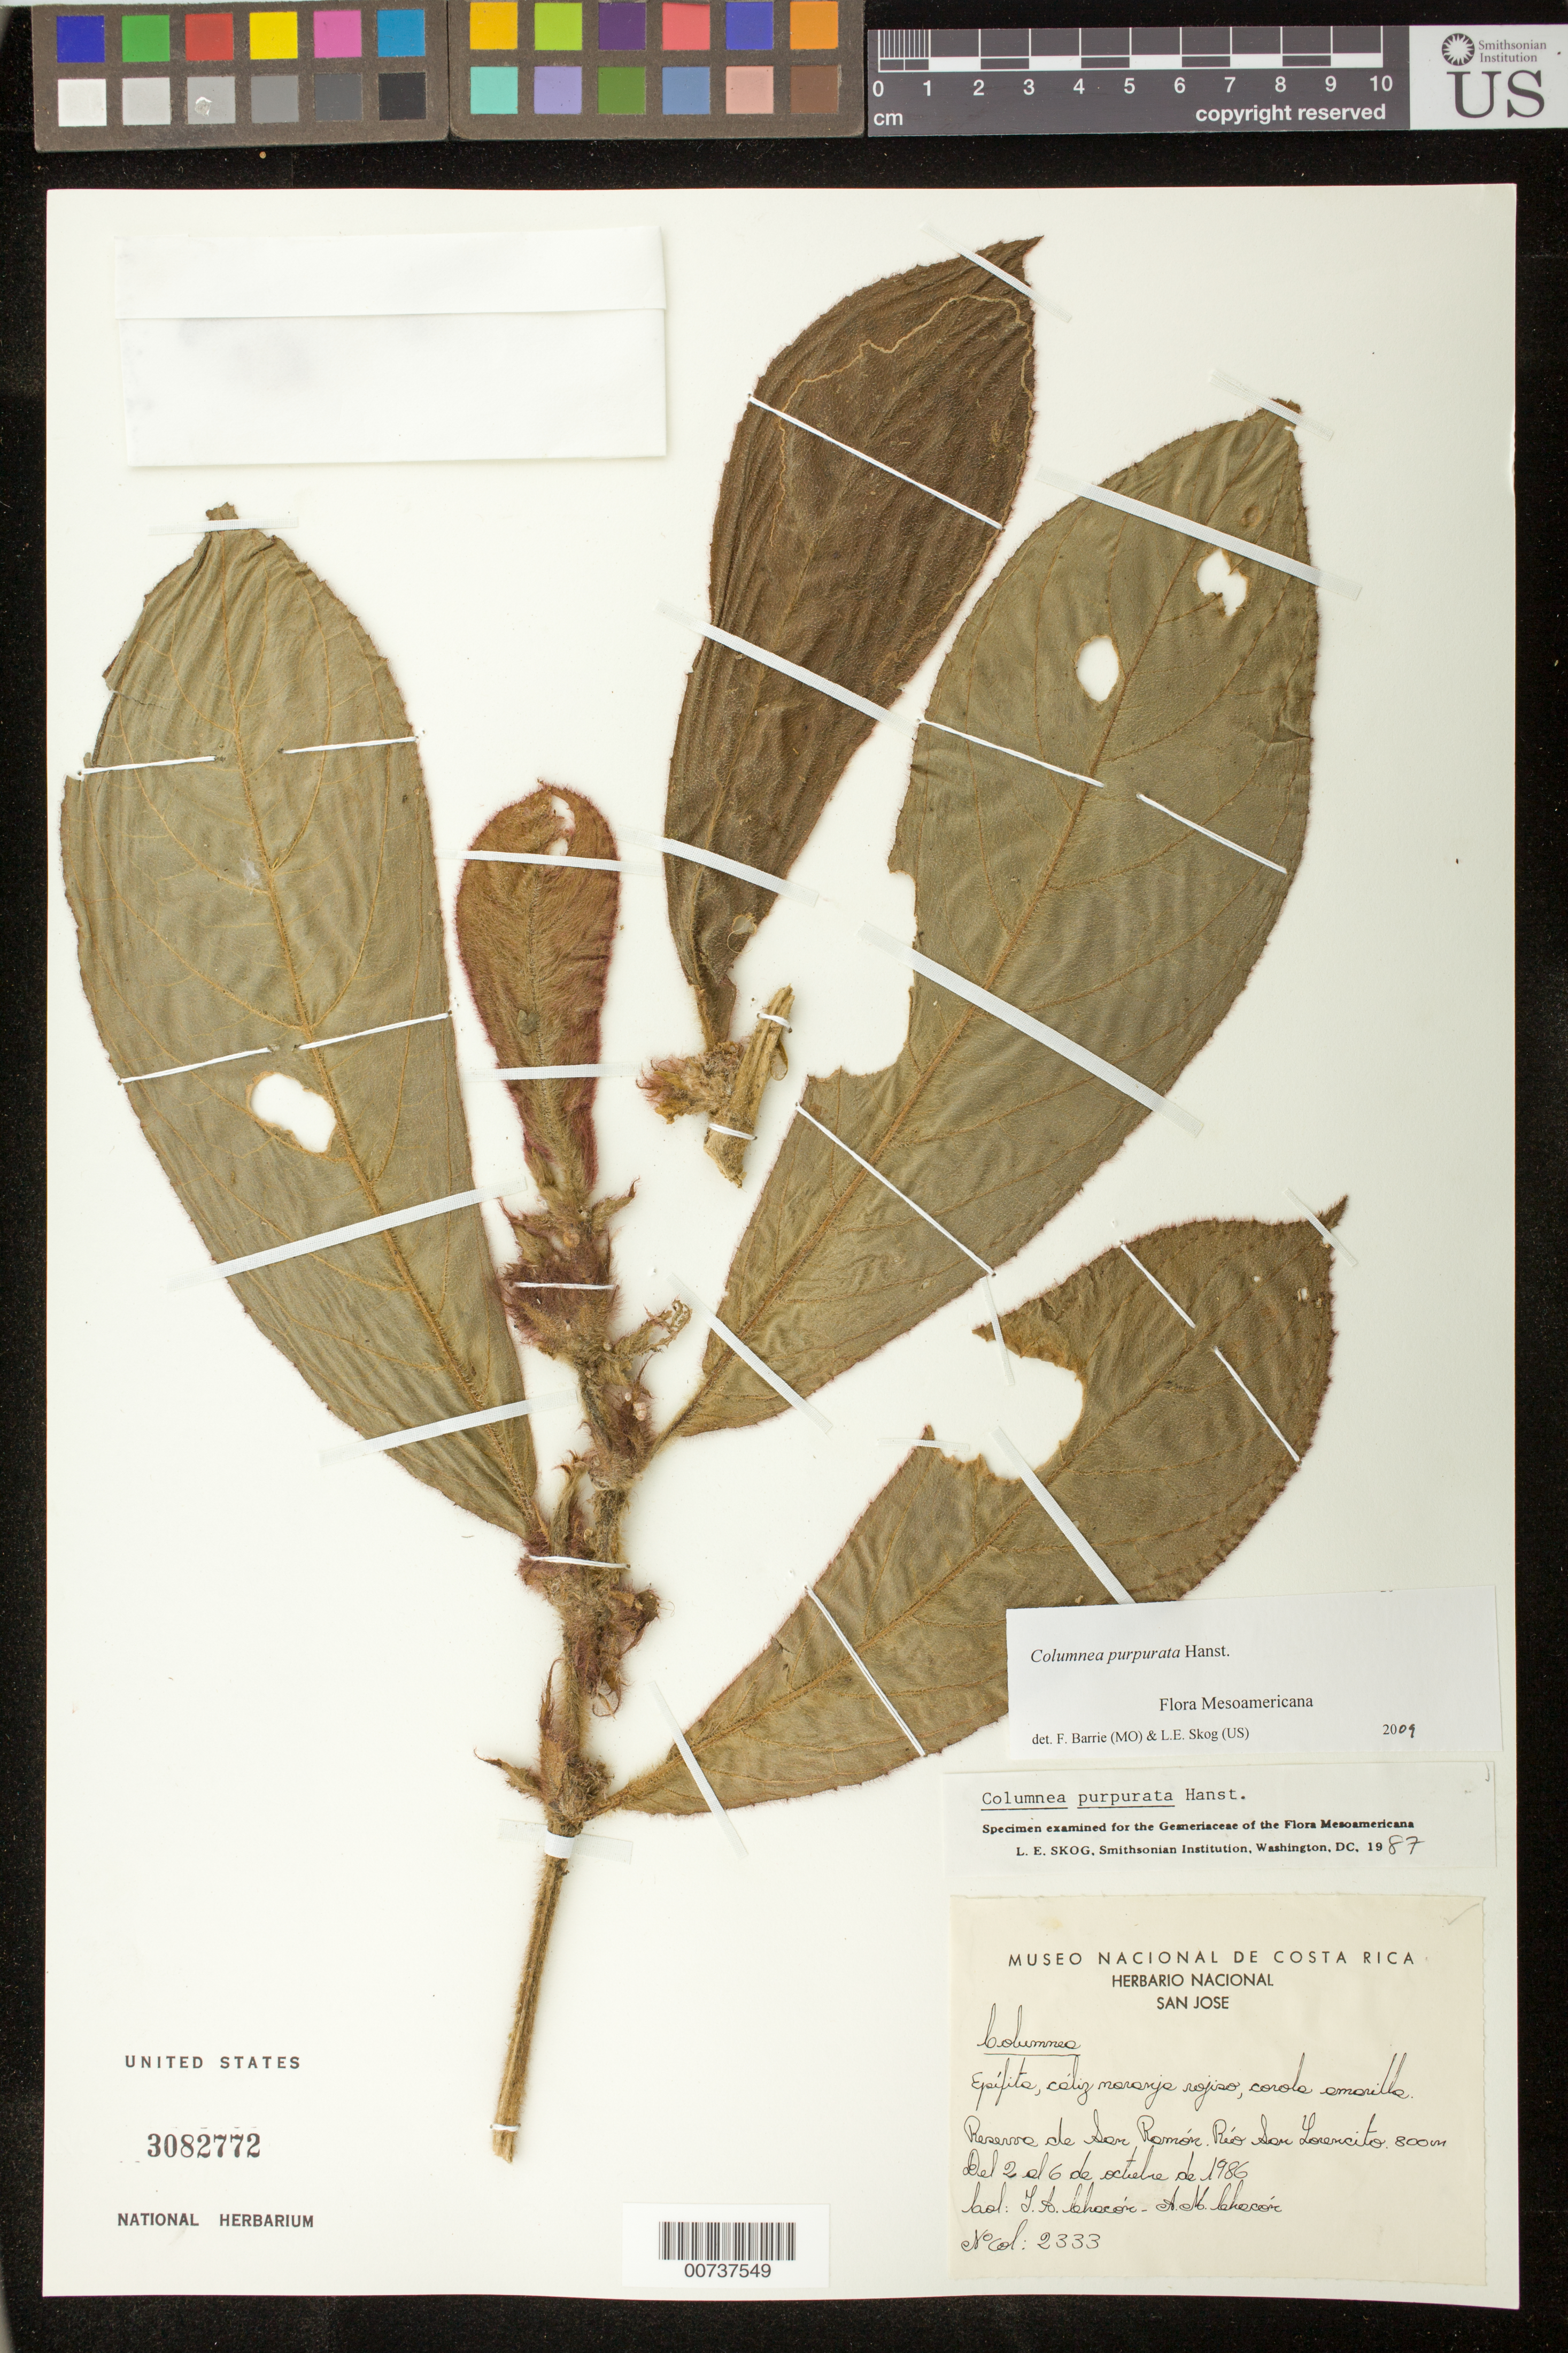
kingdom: Plantae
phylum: Tracheophyta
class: Magnoliopsida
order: Lamiales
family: Gesneriaceae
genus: Columnea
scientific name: Columnea purpurata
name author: Hanst.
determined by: Skog, Laurence E.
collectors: I. Chacón & A. Chacón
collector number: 2333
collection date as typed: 2-6 Oct 1986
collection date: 1986-10-02/1986-10-06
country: Costa Rica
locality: Reserva de San Ramón, Río San Lorencito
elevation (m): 800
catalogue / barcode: US 3082772